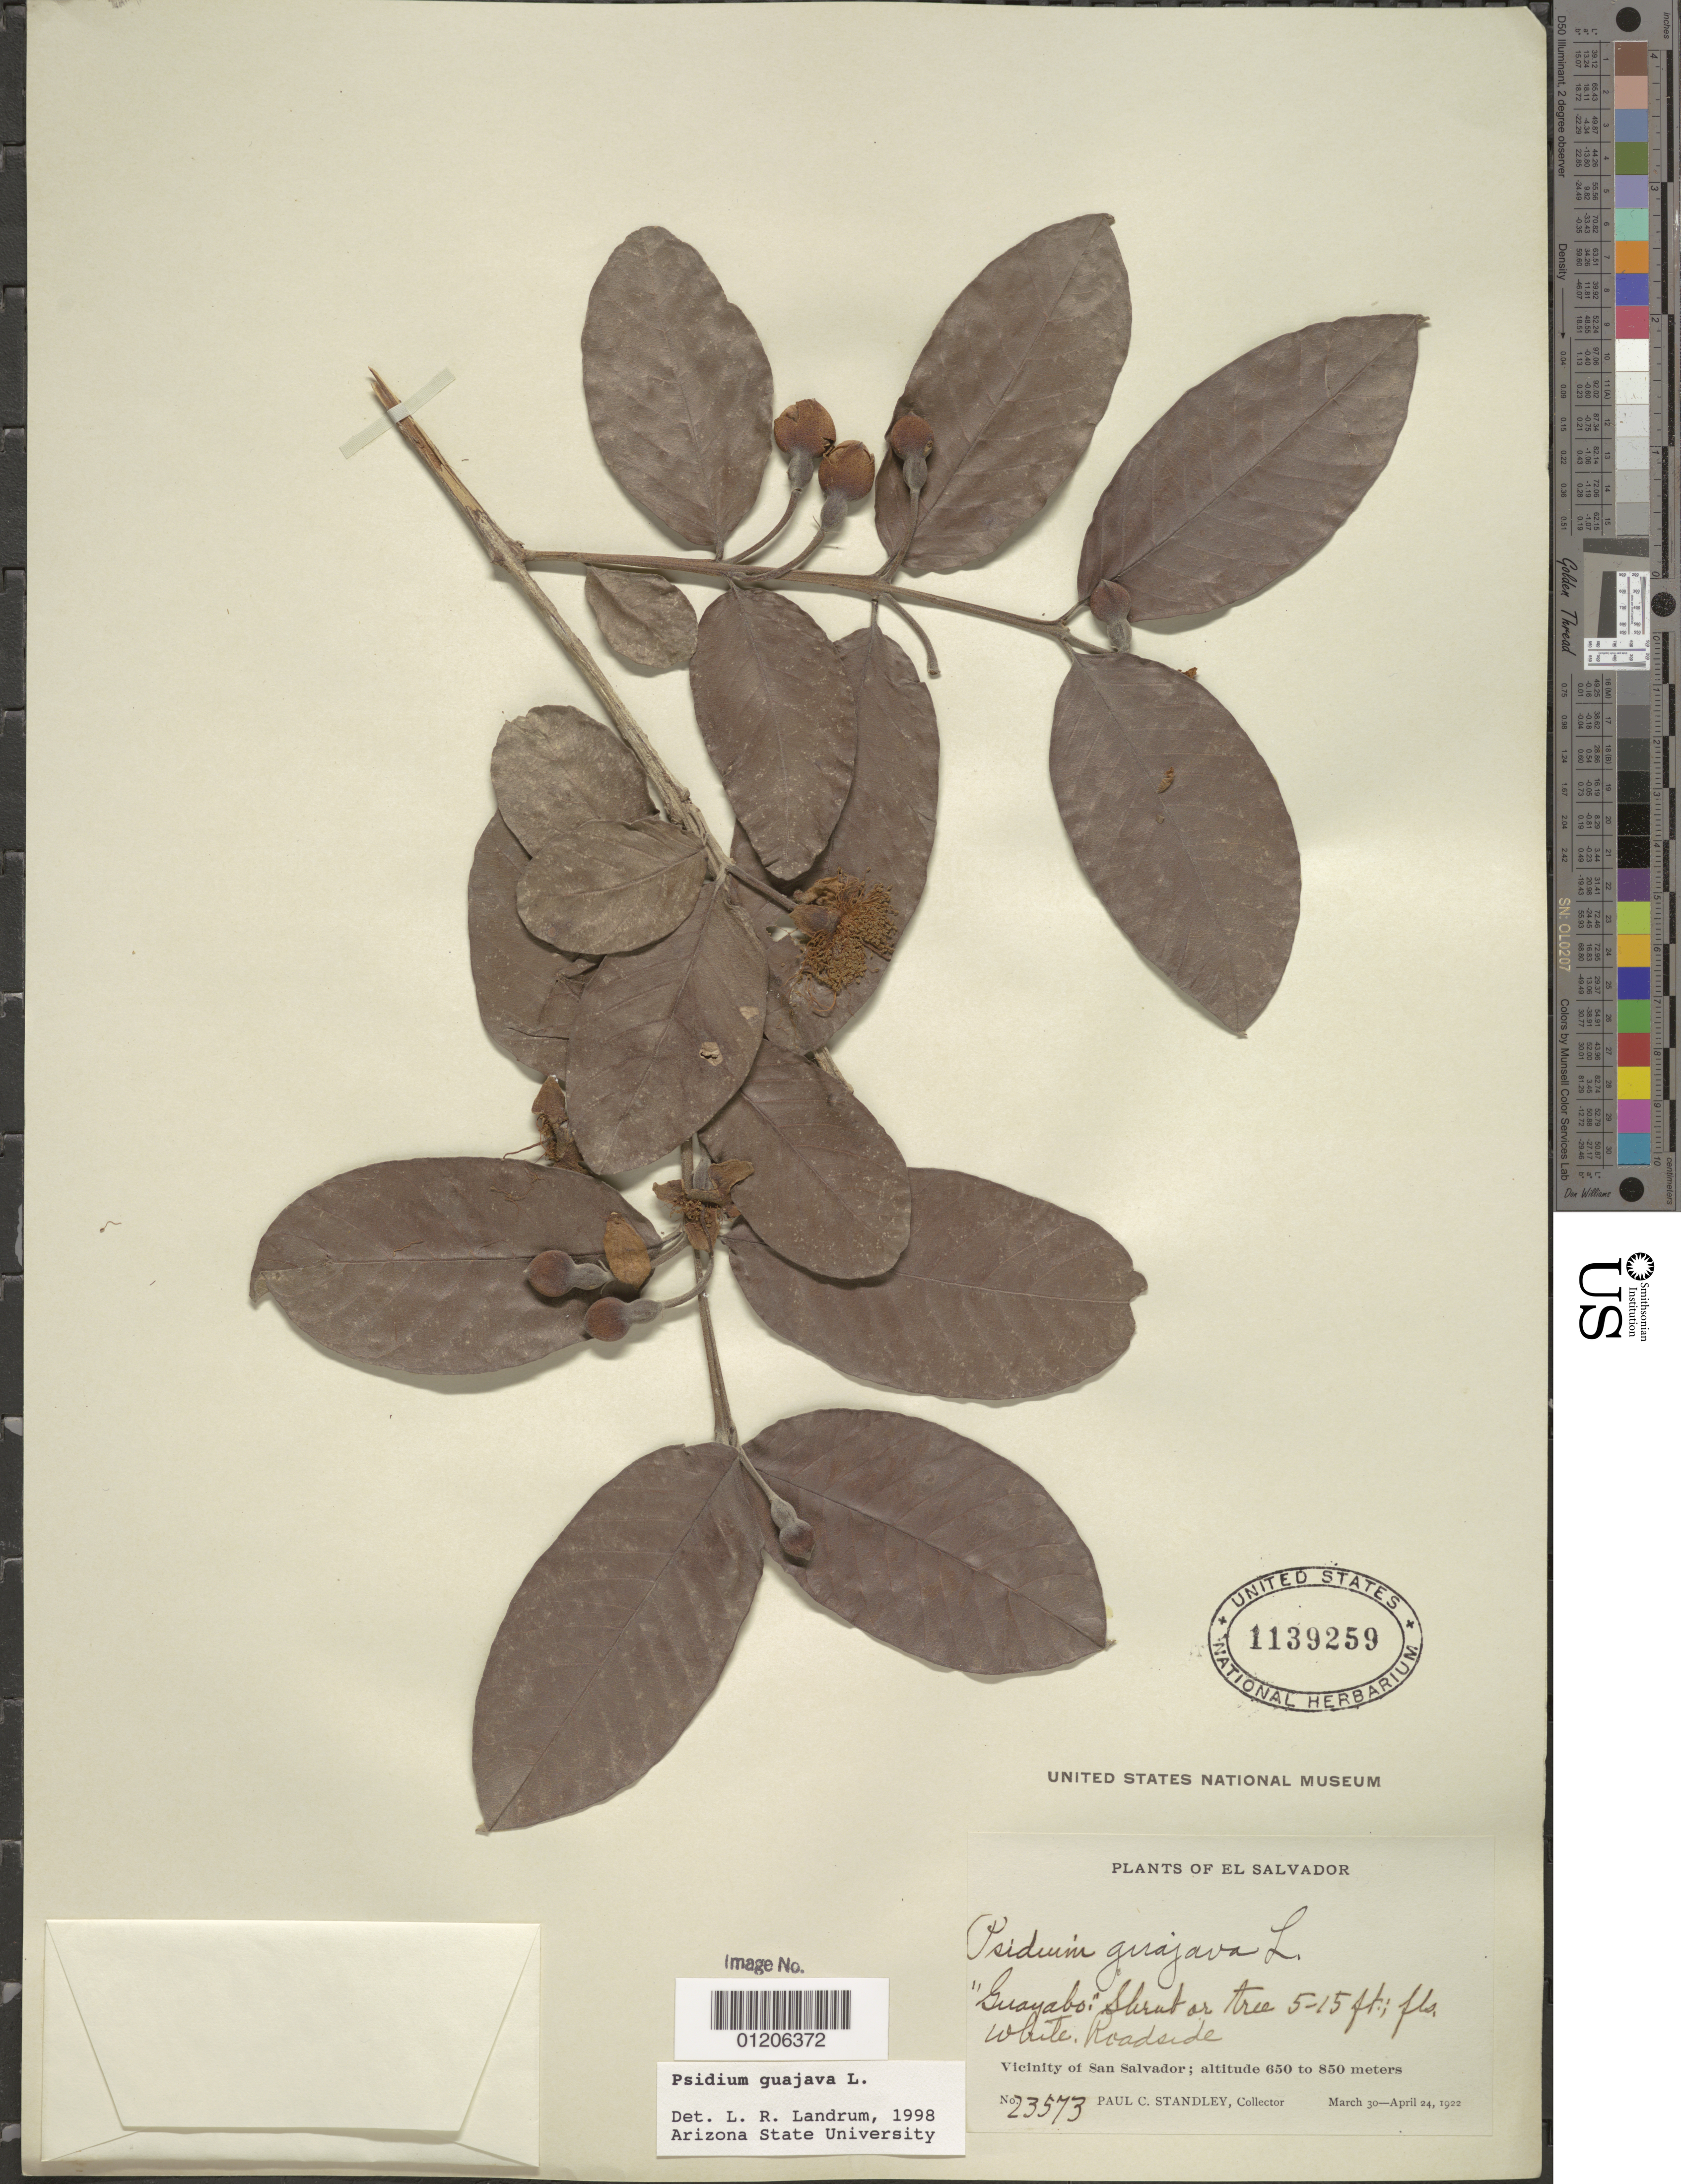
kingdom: Plantae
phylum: Tracheophyta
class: Magnoliopsida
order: Myrtales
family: Myrtaceae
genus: Psidium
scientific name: Psidium guajava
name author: L.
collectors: P. C. Standley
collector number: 23573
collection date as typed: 30 Mar 1922 to 24 Apr 1922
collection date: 1922-03-30/1922-04-24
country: El Salvador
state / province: San Salvador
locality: Vicinity of San Salvador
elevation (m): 650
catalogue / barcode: US 1139259